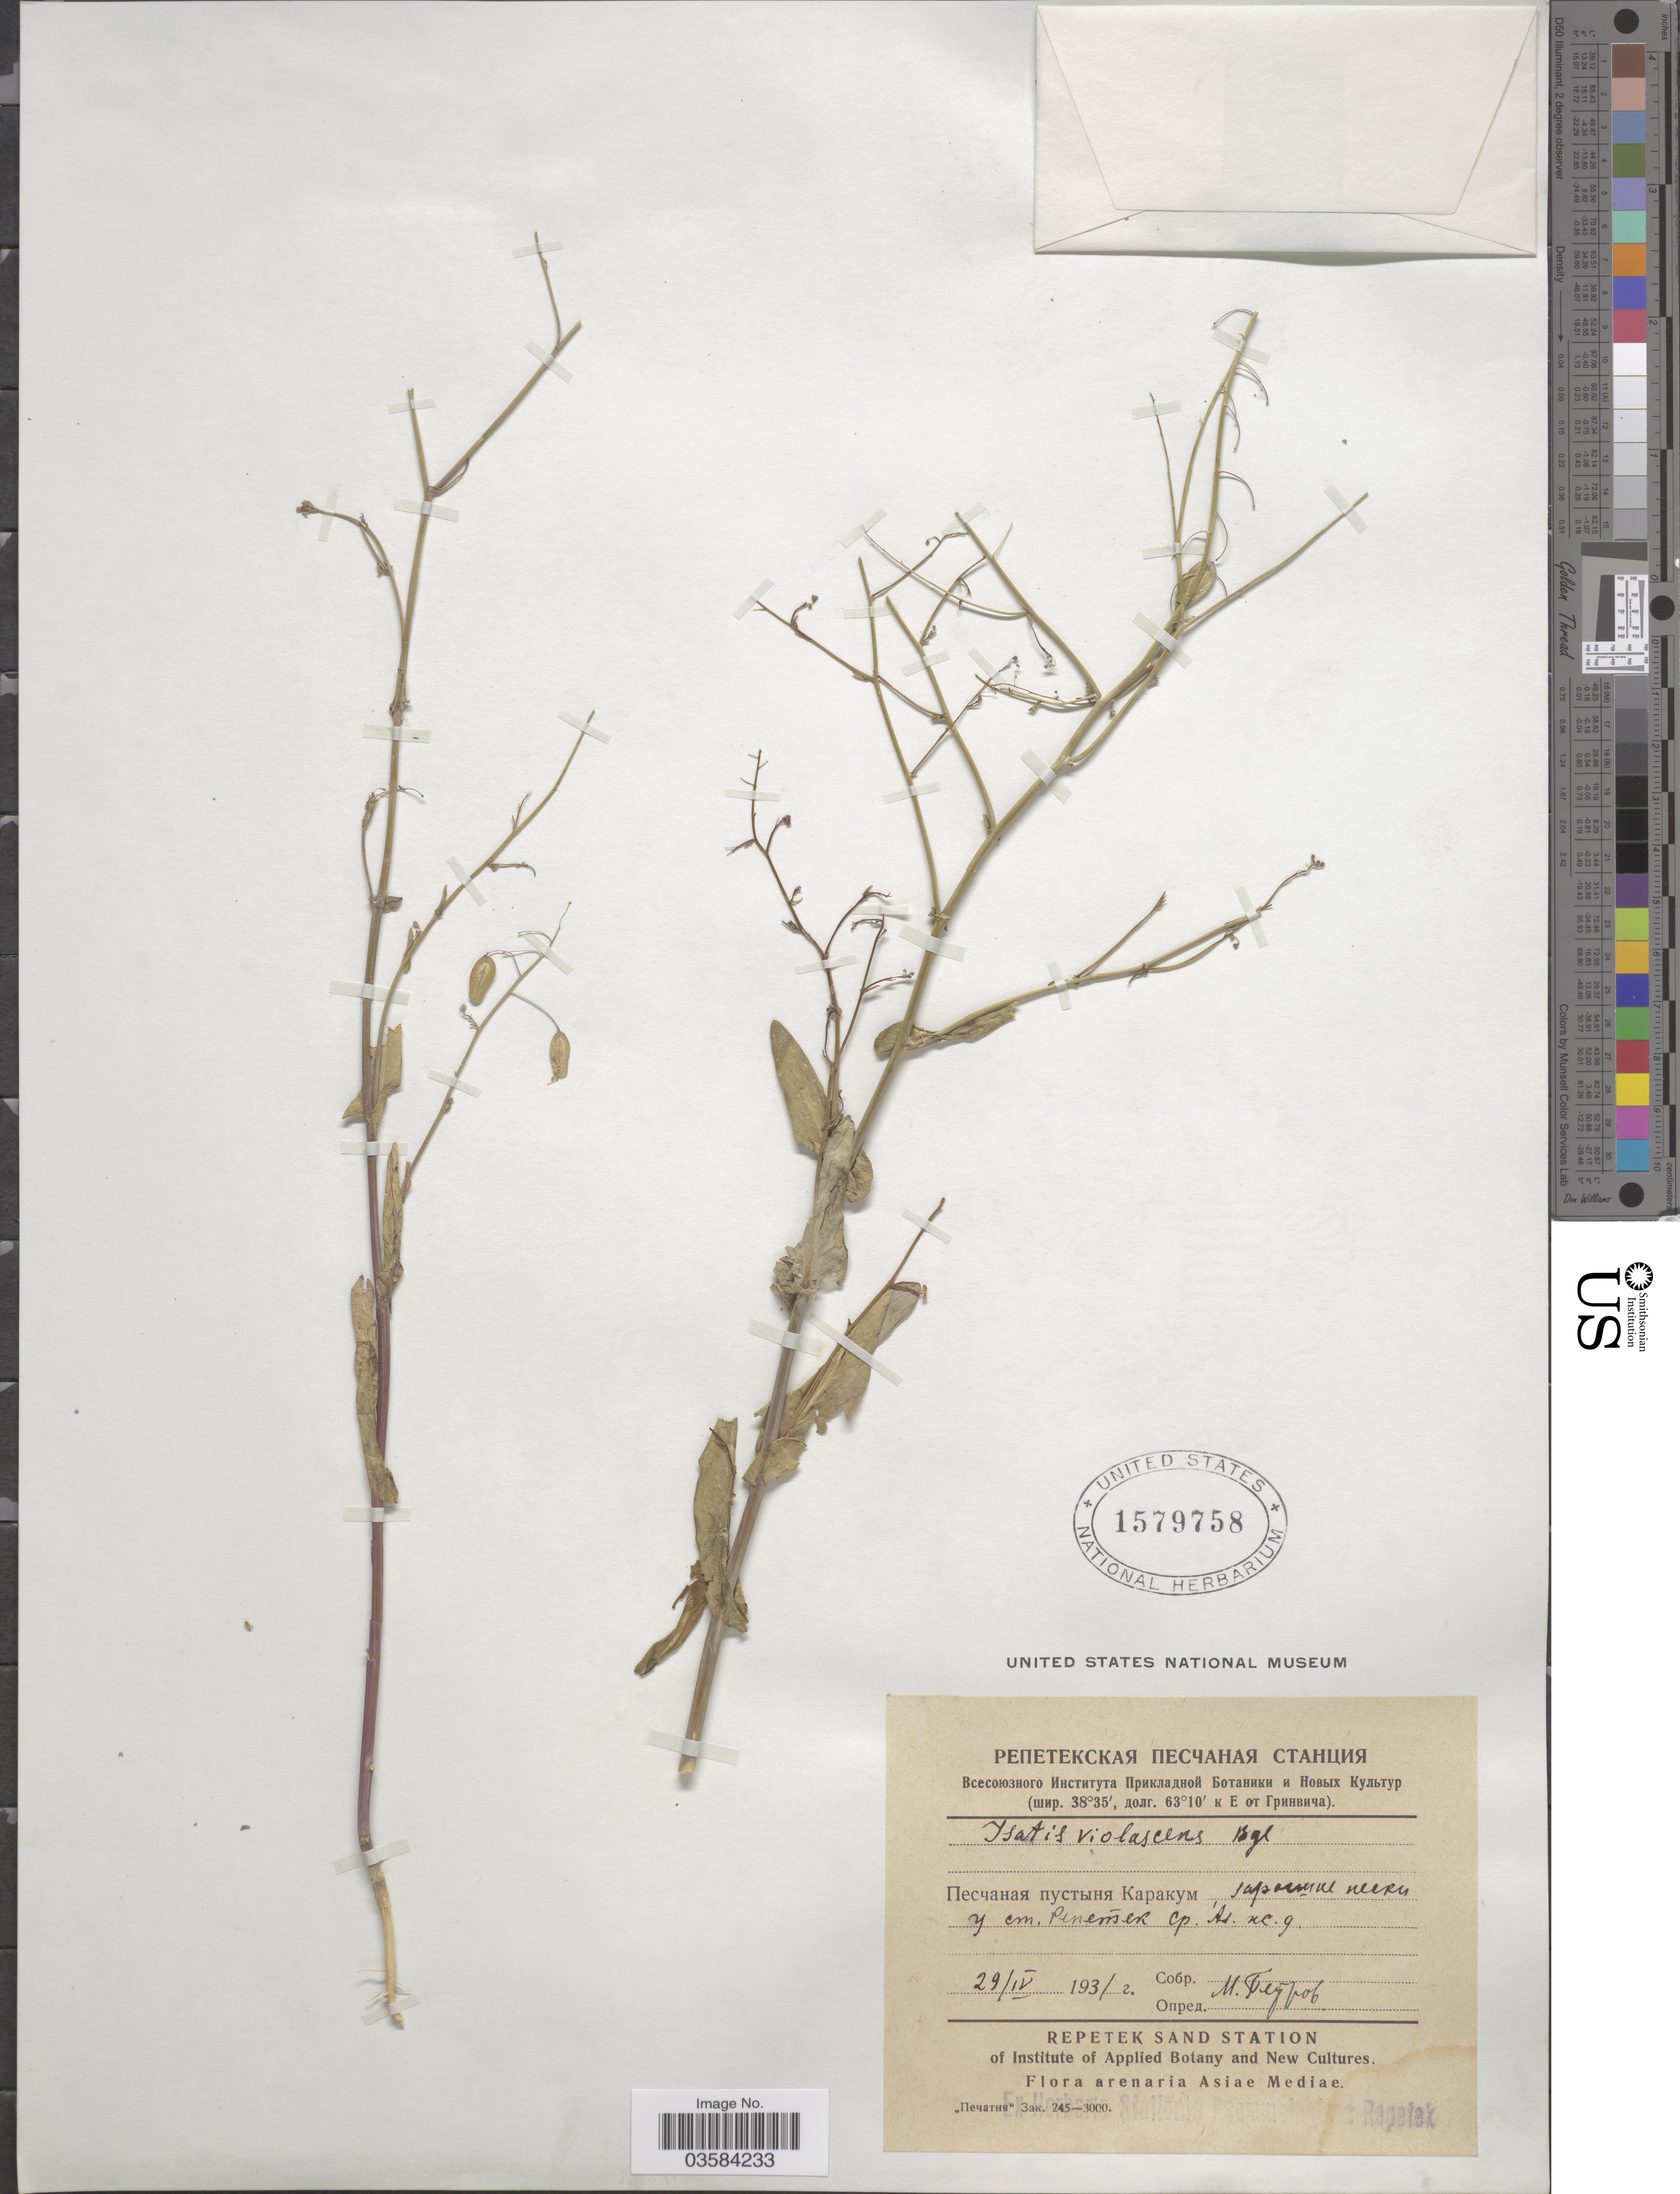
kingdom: Plantae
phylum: Tracheophyta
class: Magnoliopsida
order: Brassicales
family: Brassicaceae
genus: Isatis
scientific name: Isatis emarginata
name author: Kar. & Kir.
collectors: M. Petrov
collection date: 1931-04-29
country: Turkmenistan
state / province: Lebap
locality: Near Repetek Station.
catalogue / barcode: US 1579758